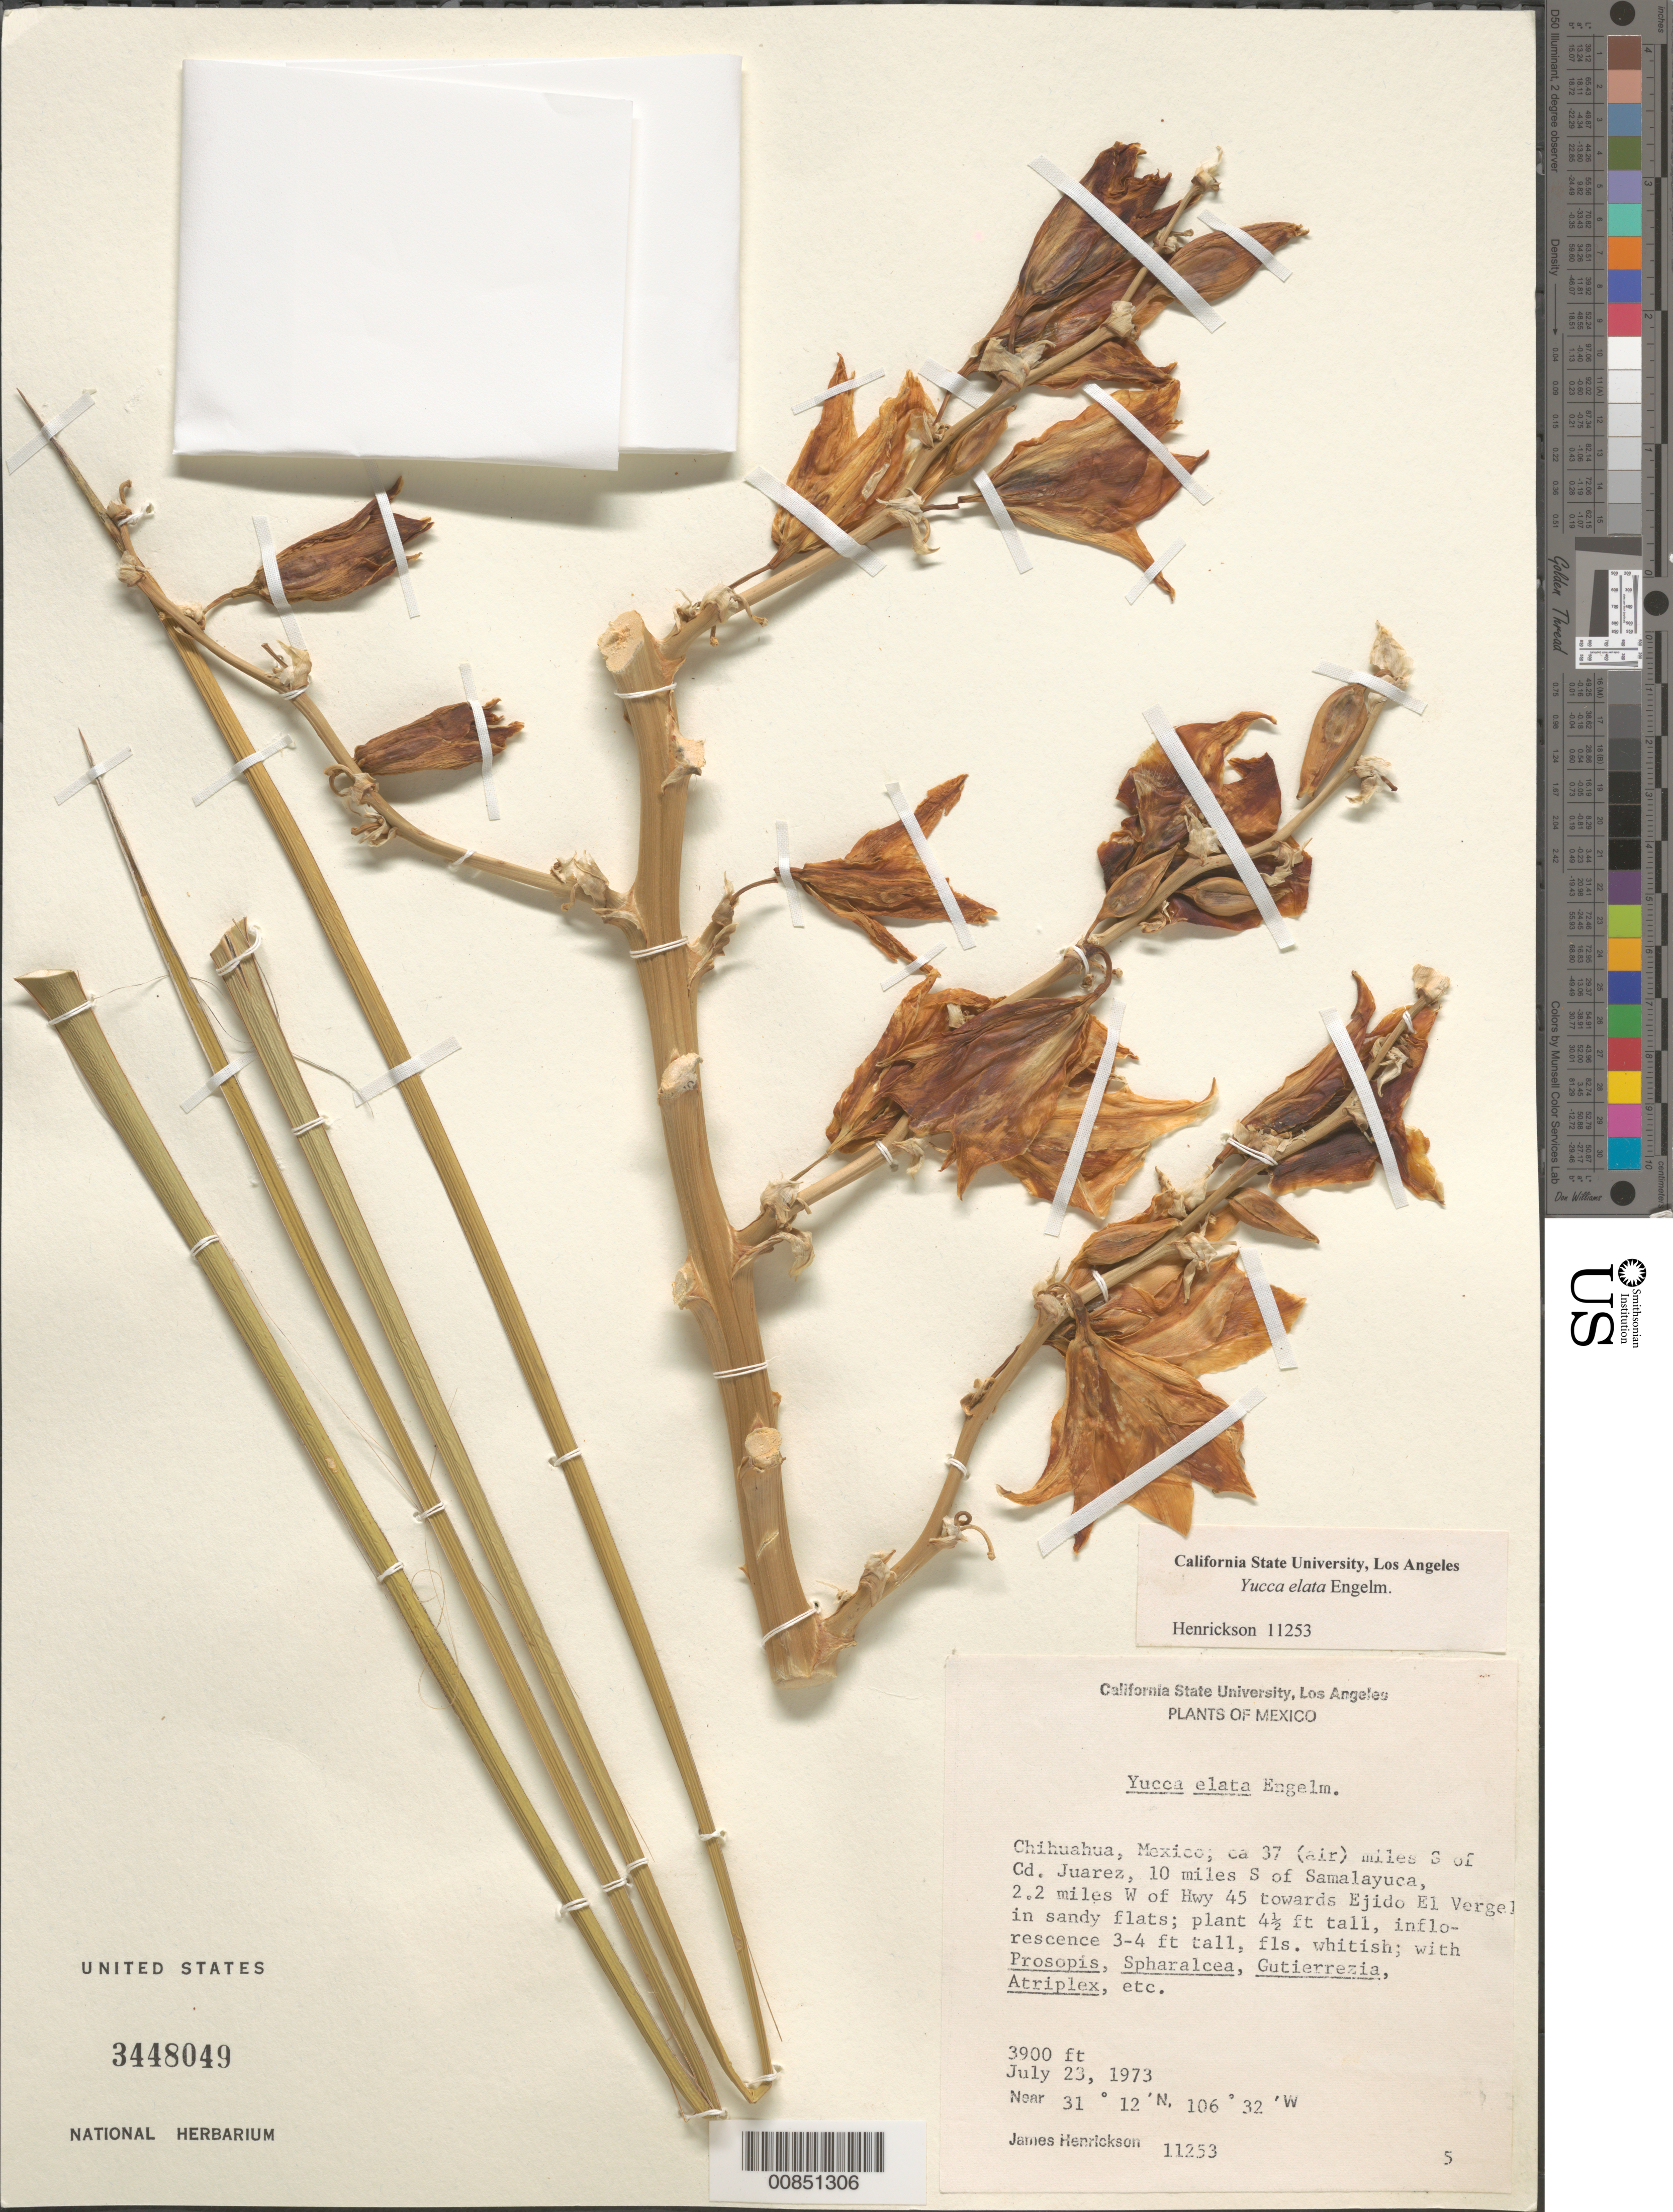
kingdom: Plantae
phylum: Tracheophyta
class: Liliopsida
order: Asparagales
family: Asparagaceae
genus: Yucca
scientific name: Yucca elata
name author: (Engelm.) Engelm.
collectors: J. Henrickson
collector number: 11253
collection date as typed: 23 Jul 1973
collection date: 1973-07-23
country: Mexico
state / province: Chihuahua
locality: Ca. 37 (air) miles S of Cd. Juárez, 10 miles S of Samalayuca, 2.2 miles W of Hwy 45 towards Ejido El Vergel.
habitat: In sandy flats; with Prosopis, Spharalcea, Gutierrezia, Atriplex, etc.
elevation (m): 1189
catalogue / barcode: US 3448049